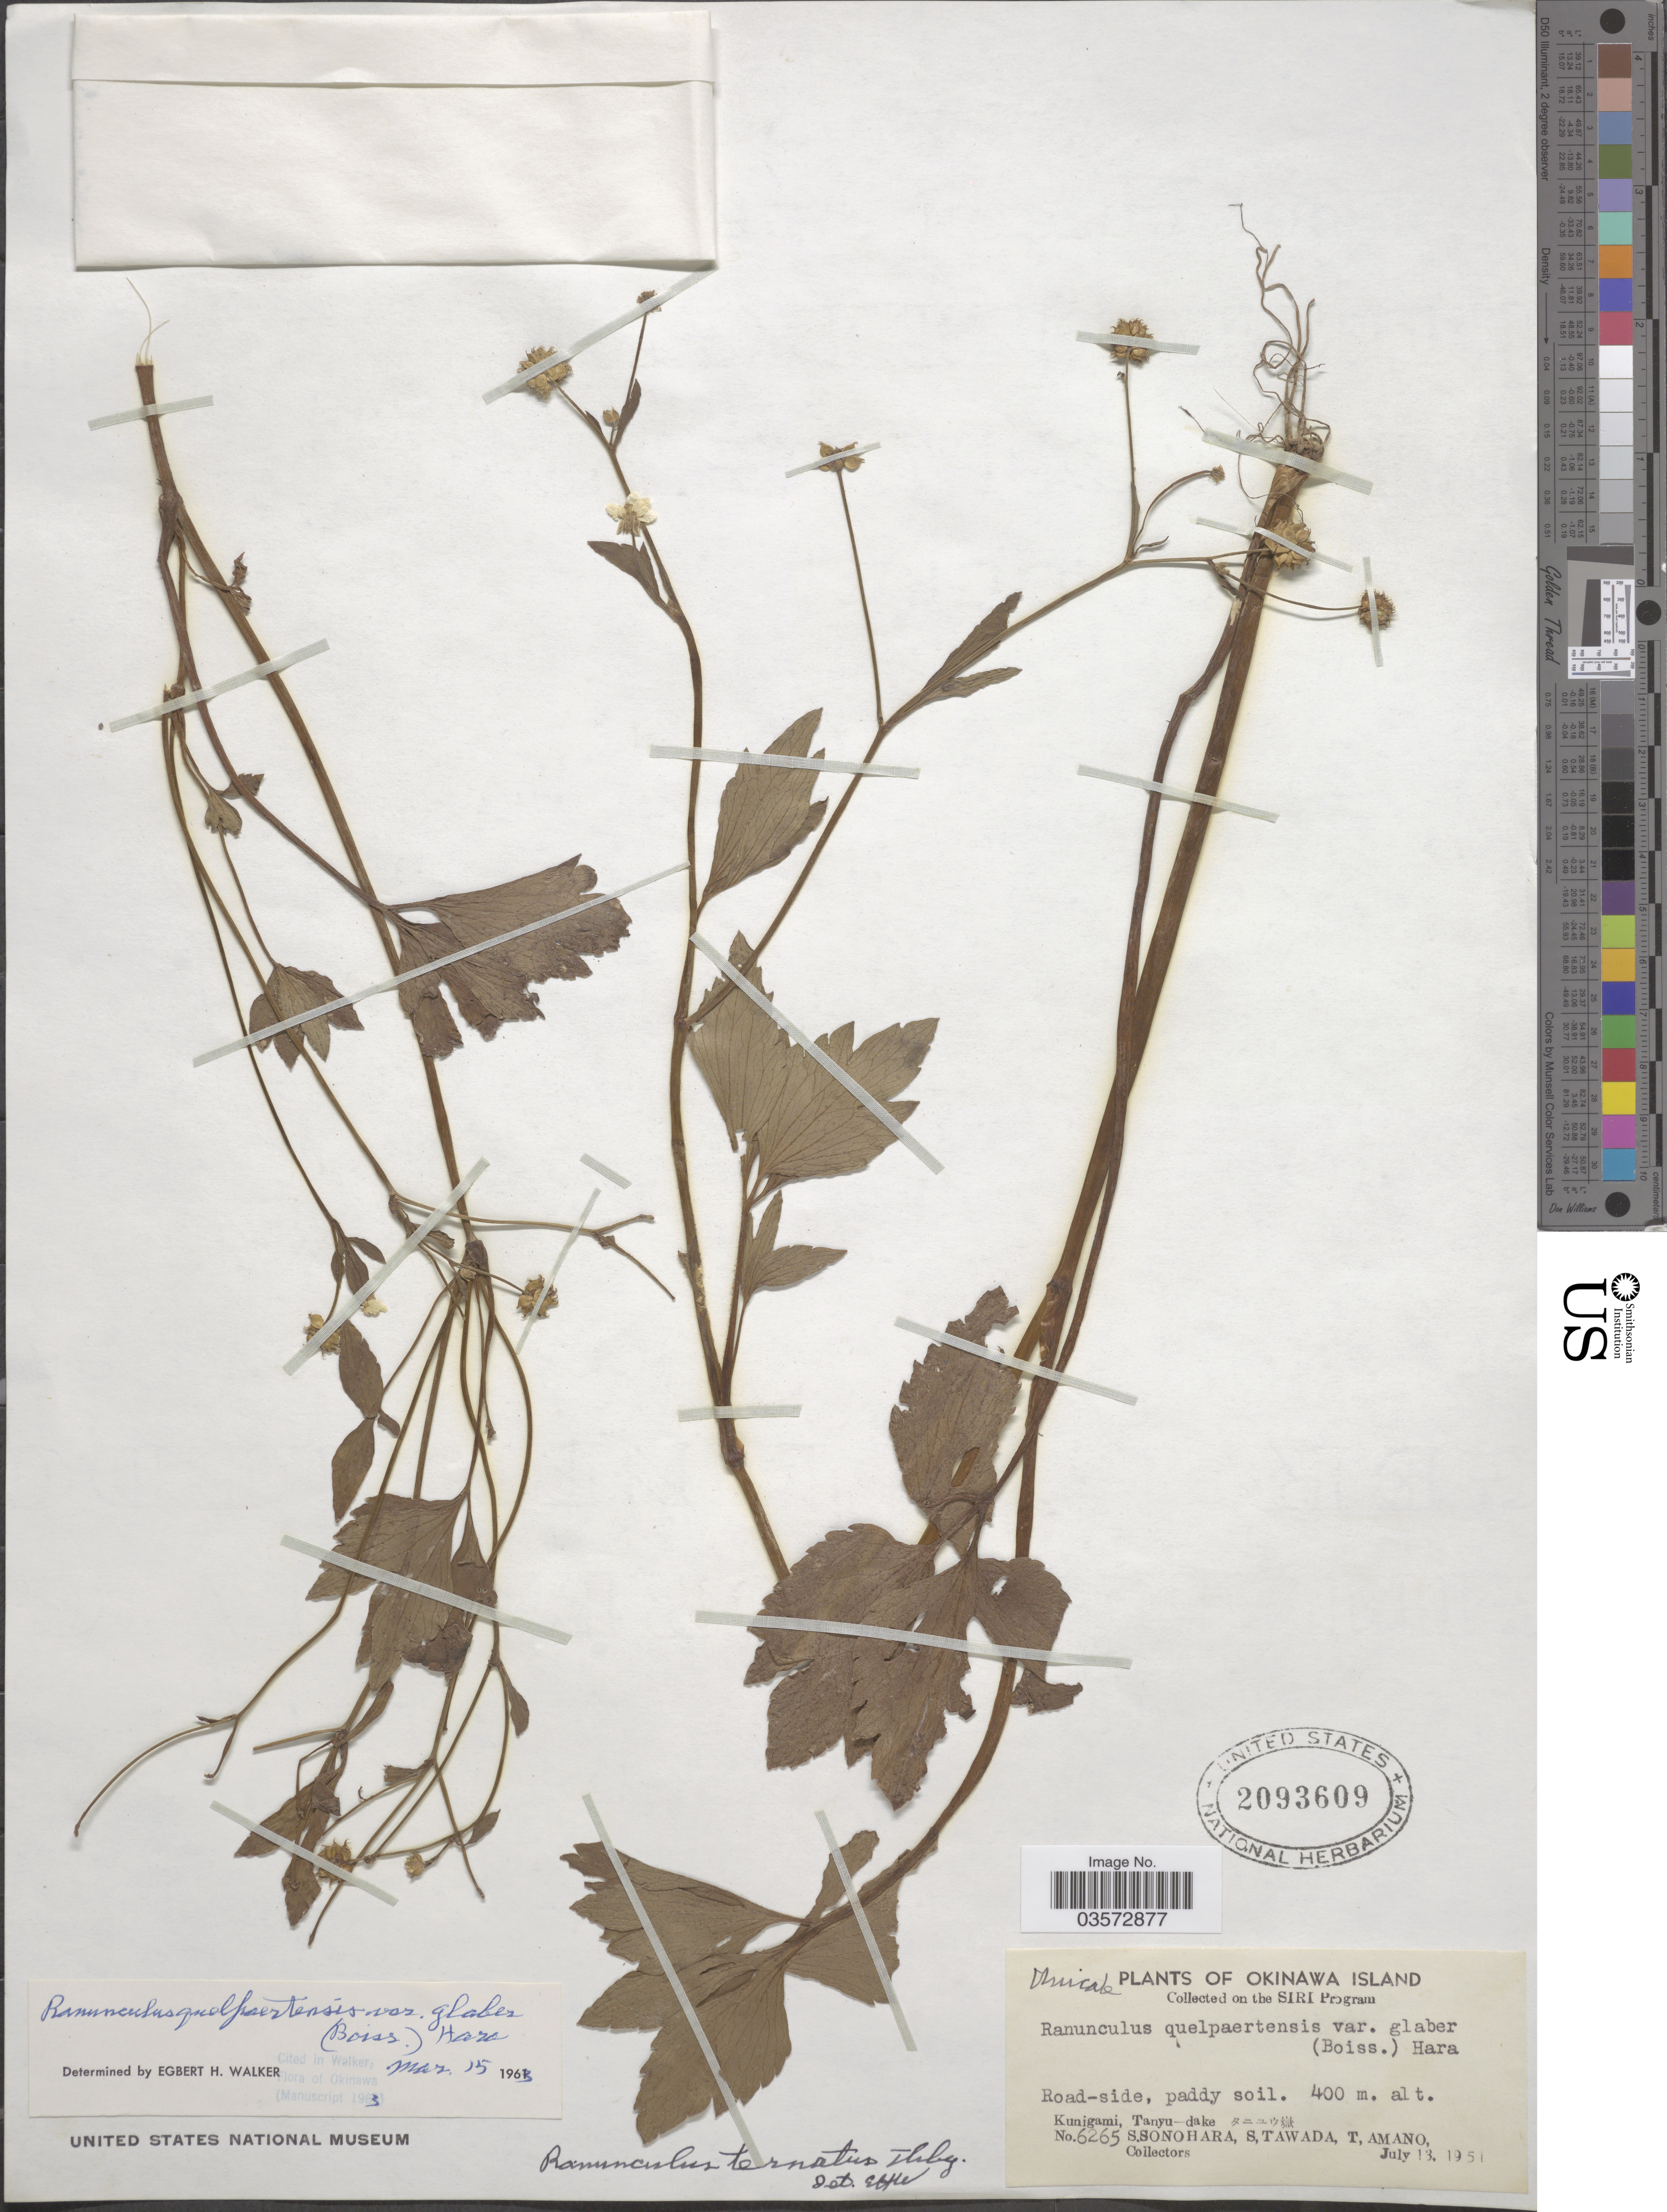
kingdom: Plantae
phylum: Tracheophyta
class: Magnoliopsida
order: Ranunculales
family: Ranunculaceae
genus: Ranunculus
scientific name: Ranunculus quelpaertensis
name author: Nakai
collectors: S. Sonohara, S. Tawada & T. Amano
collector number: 6265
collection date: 1951-07-13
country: Japan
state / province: Okinawa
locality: Kunigami, Tanyu-dake.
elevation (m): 400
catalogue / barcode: US 2093609